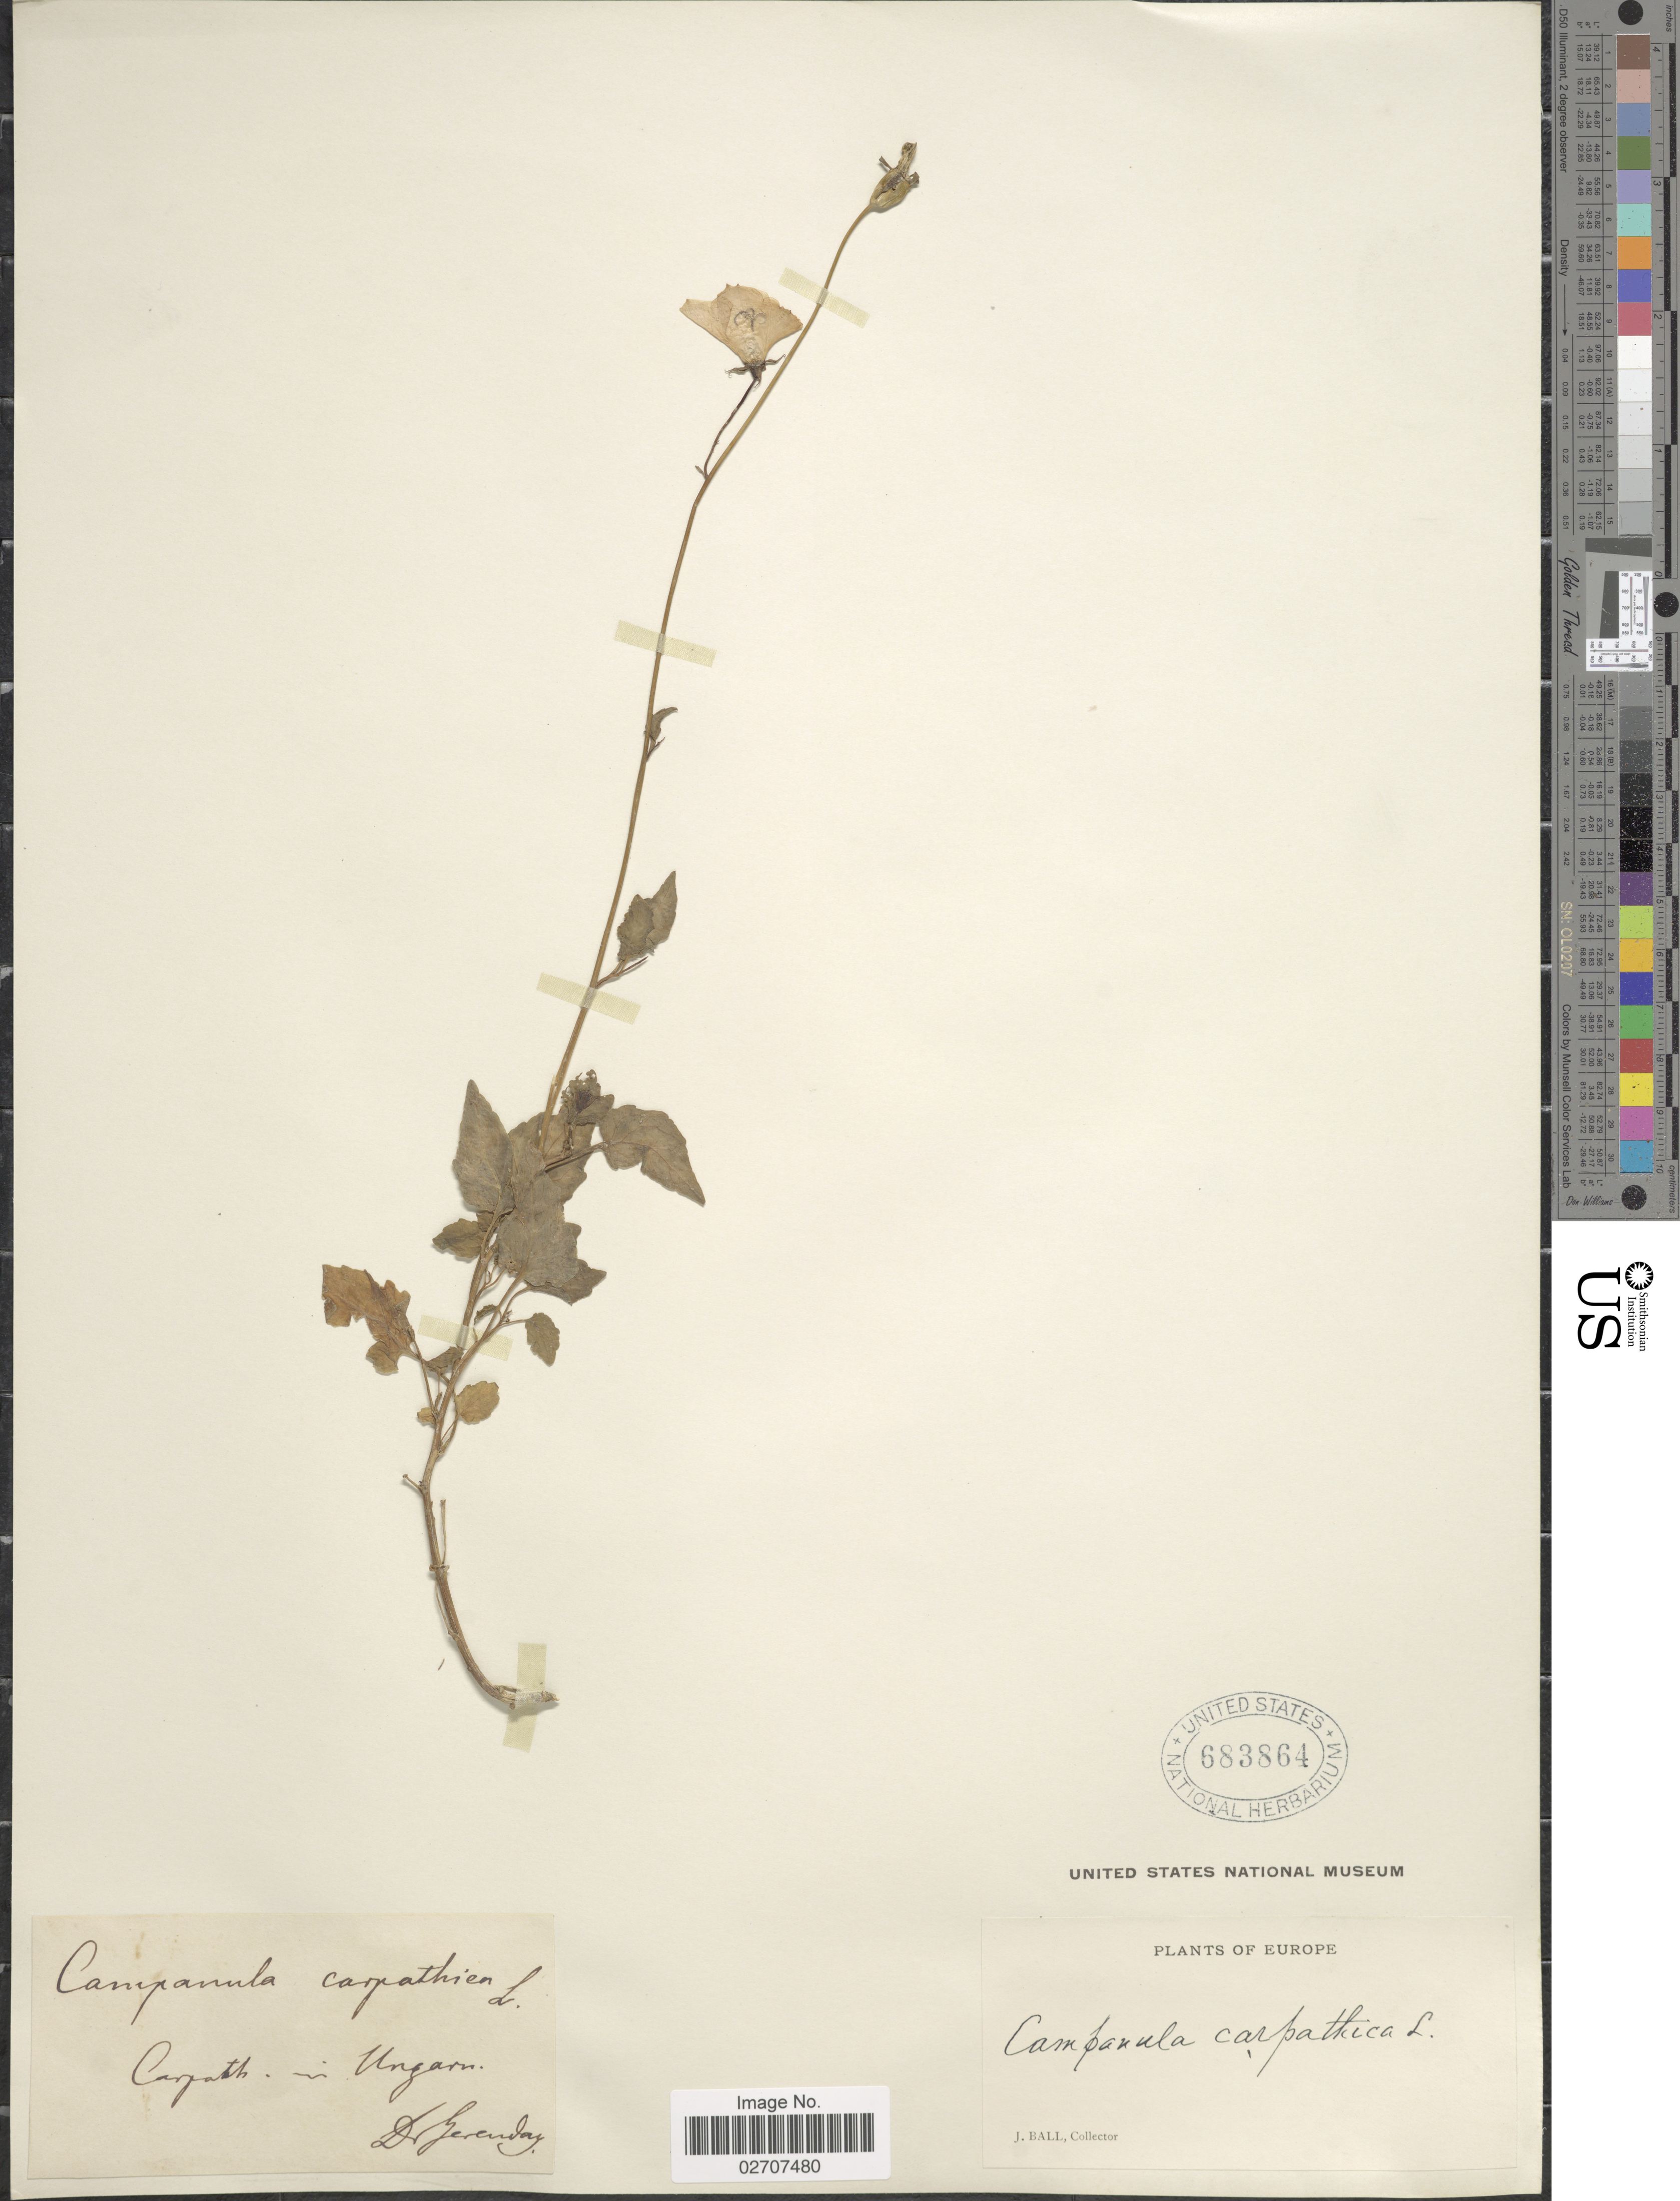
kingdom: Plantae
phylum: Tracheophyta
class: Magnoliopsida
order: Asterales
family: Campanulaceae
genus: Campanula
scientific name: Campanula carpatica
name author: Jacq.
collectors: J. Gerenday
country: Hungary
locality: Europe, Carpath in Ungarn.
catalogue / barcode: US 683864